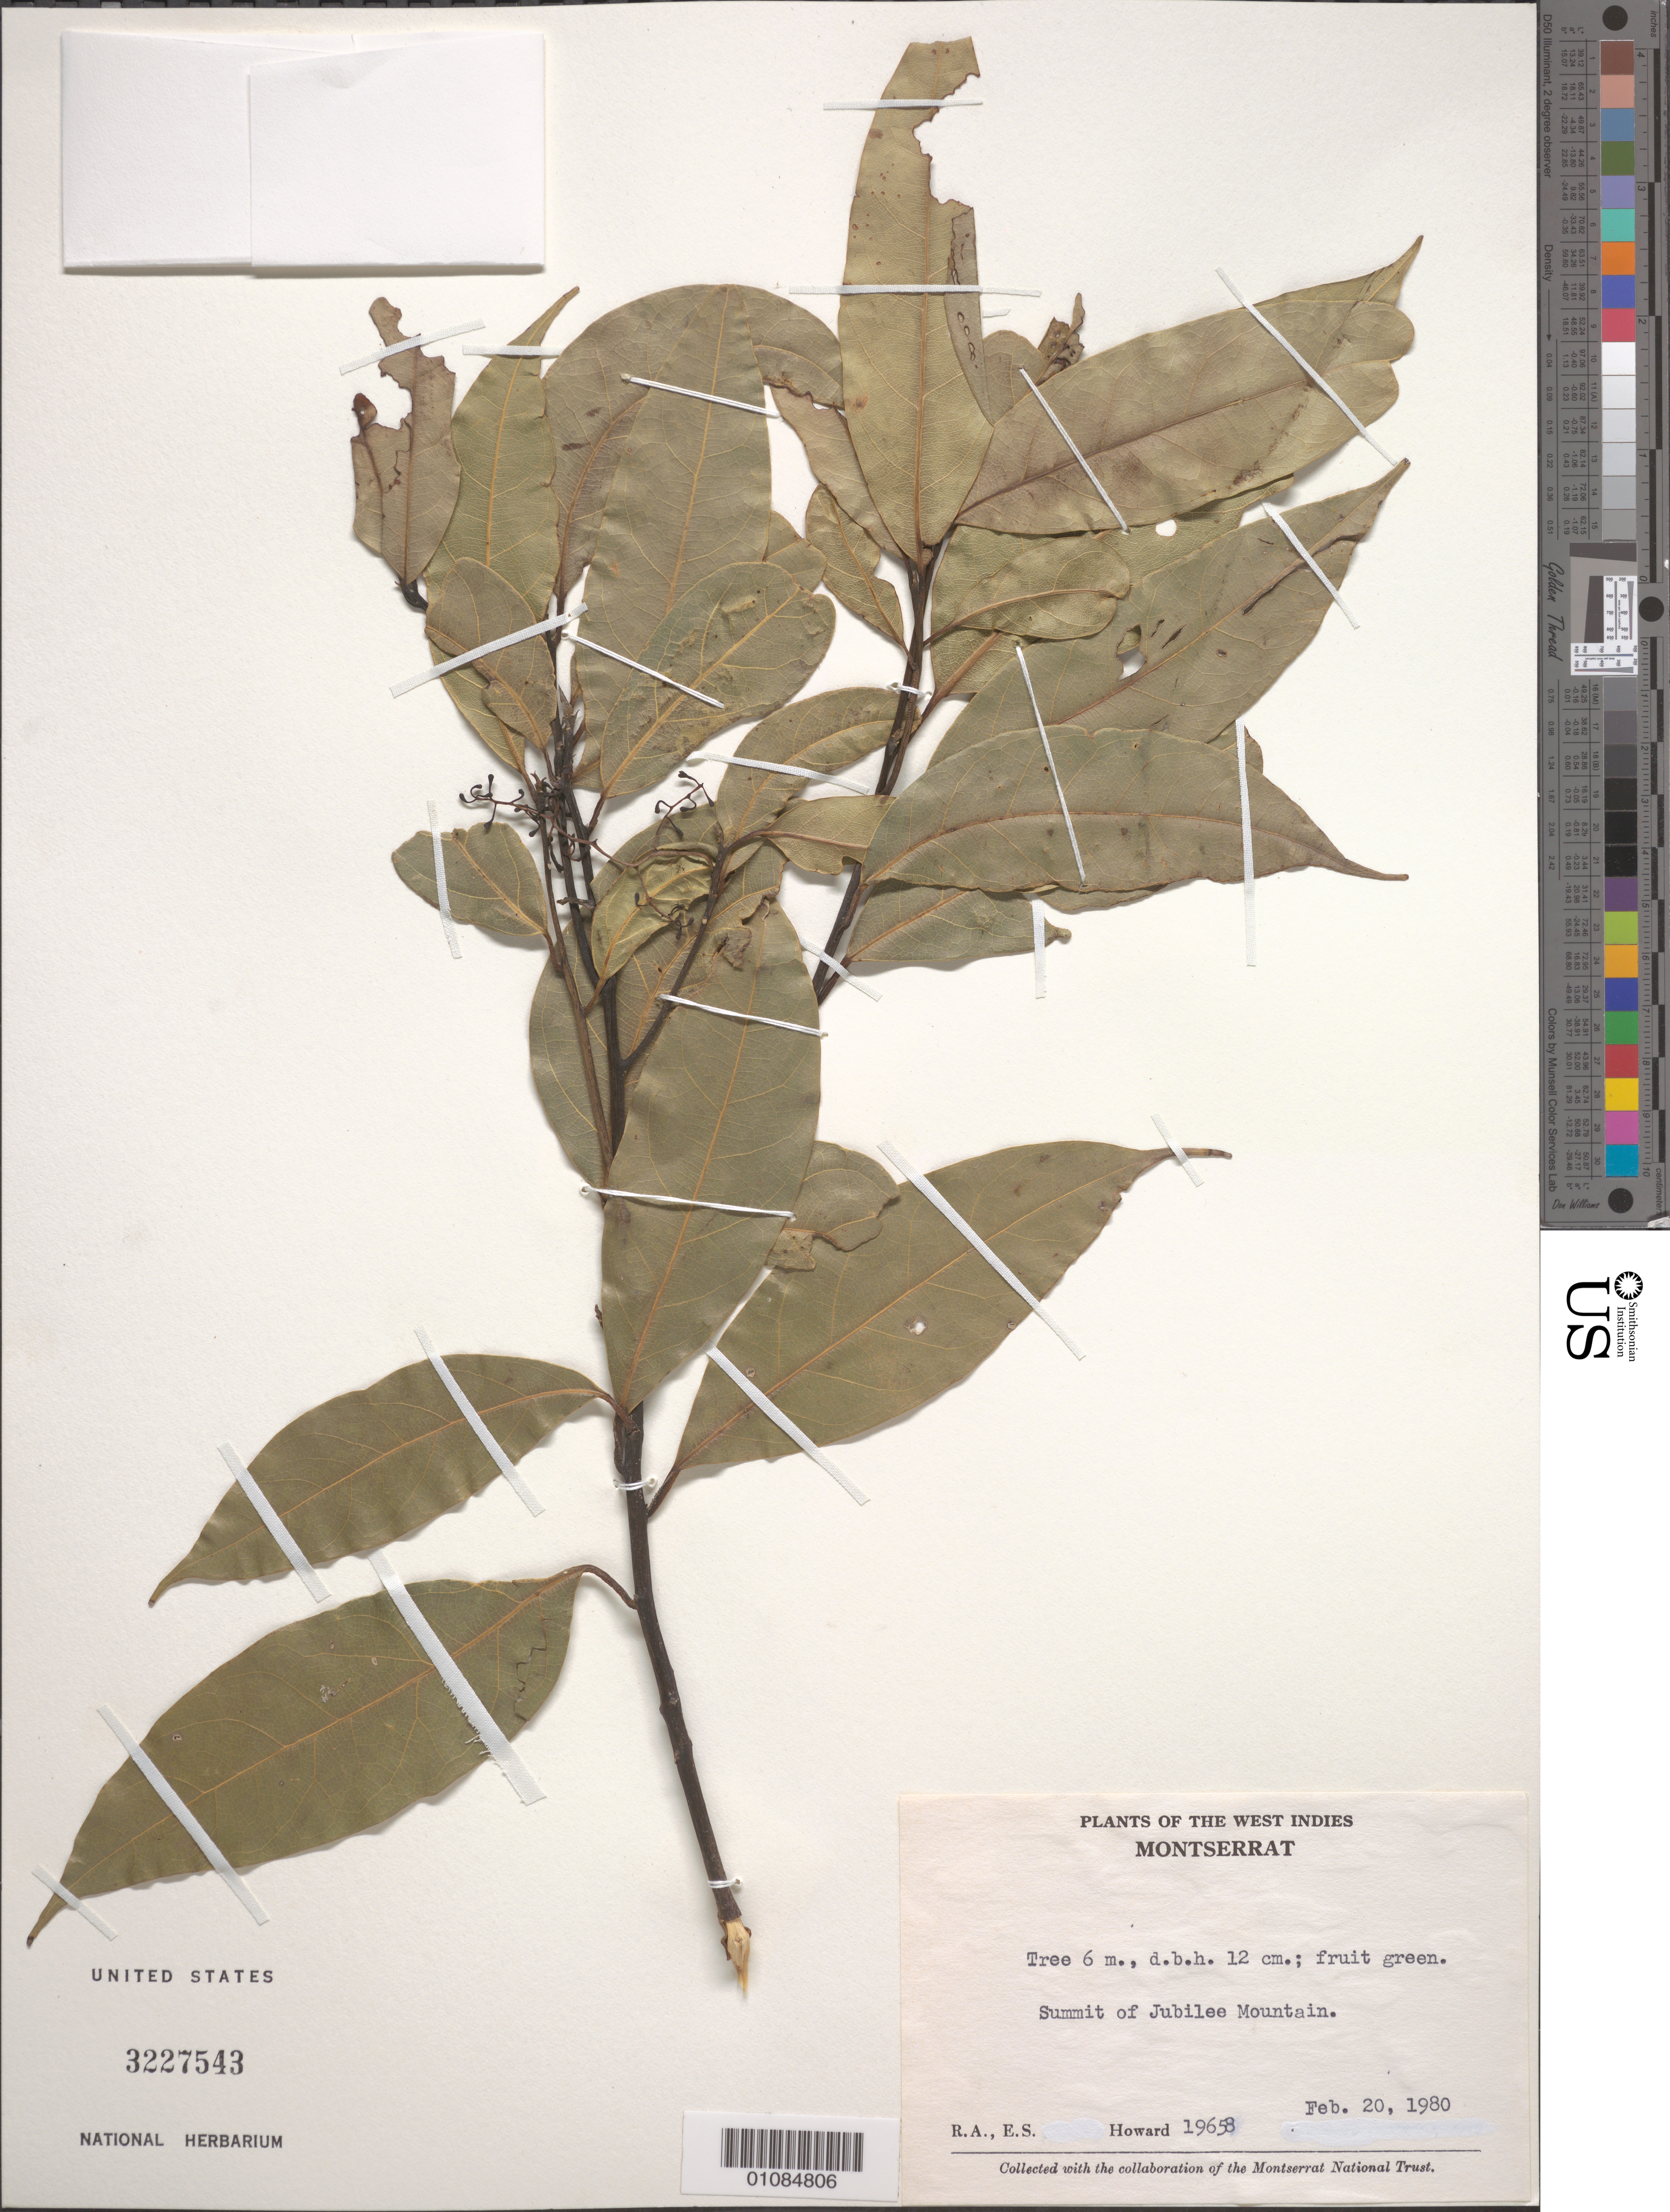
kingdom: Plantae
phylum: Tracheophyta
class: Magnoliopsida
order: Laurales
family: Lauraceae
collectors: R. A. Howard & E. S. Howard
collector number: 19658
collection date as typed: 20 Feb 1980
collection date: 1980-02-20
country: Montserrat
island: Montserrat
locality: Summit of Jubilee Mountain.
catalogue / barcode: US 3227543